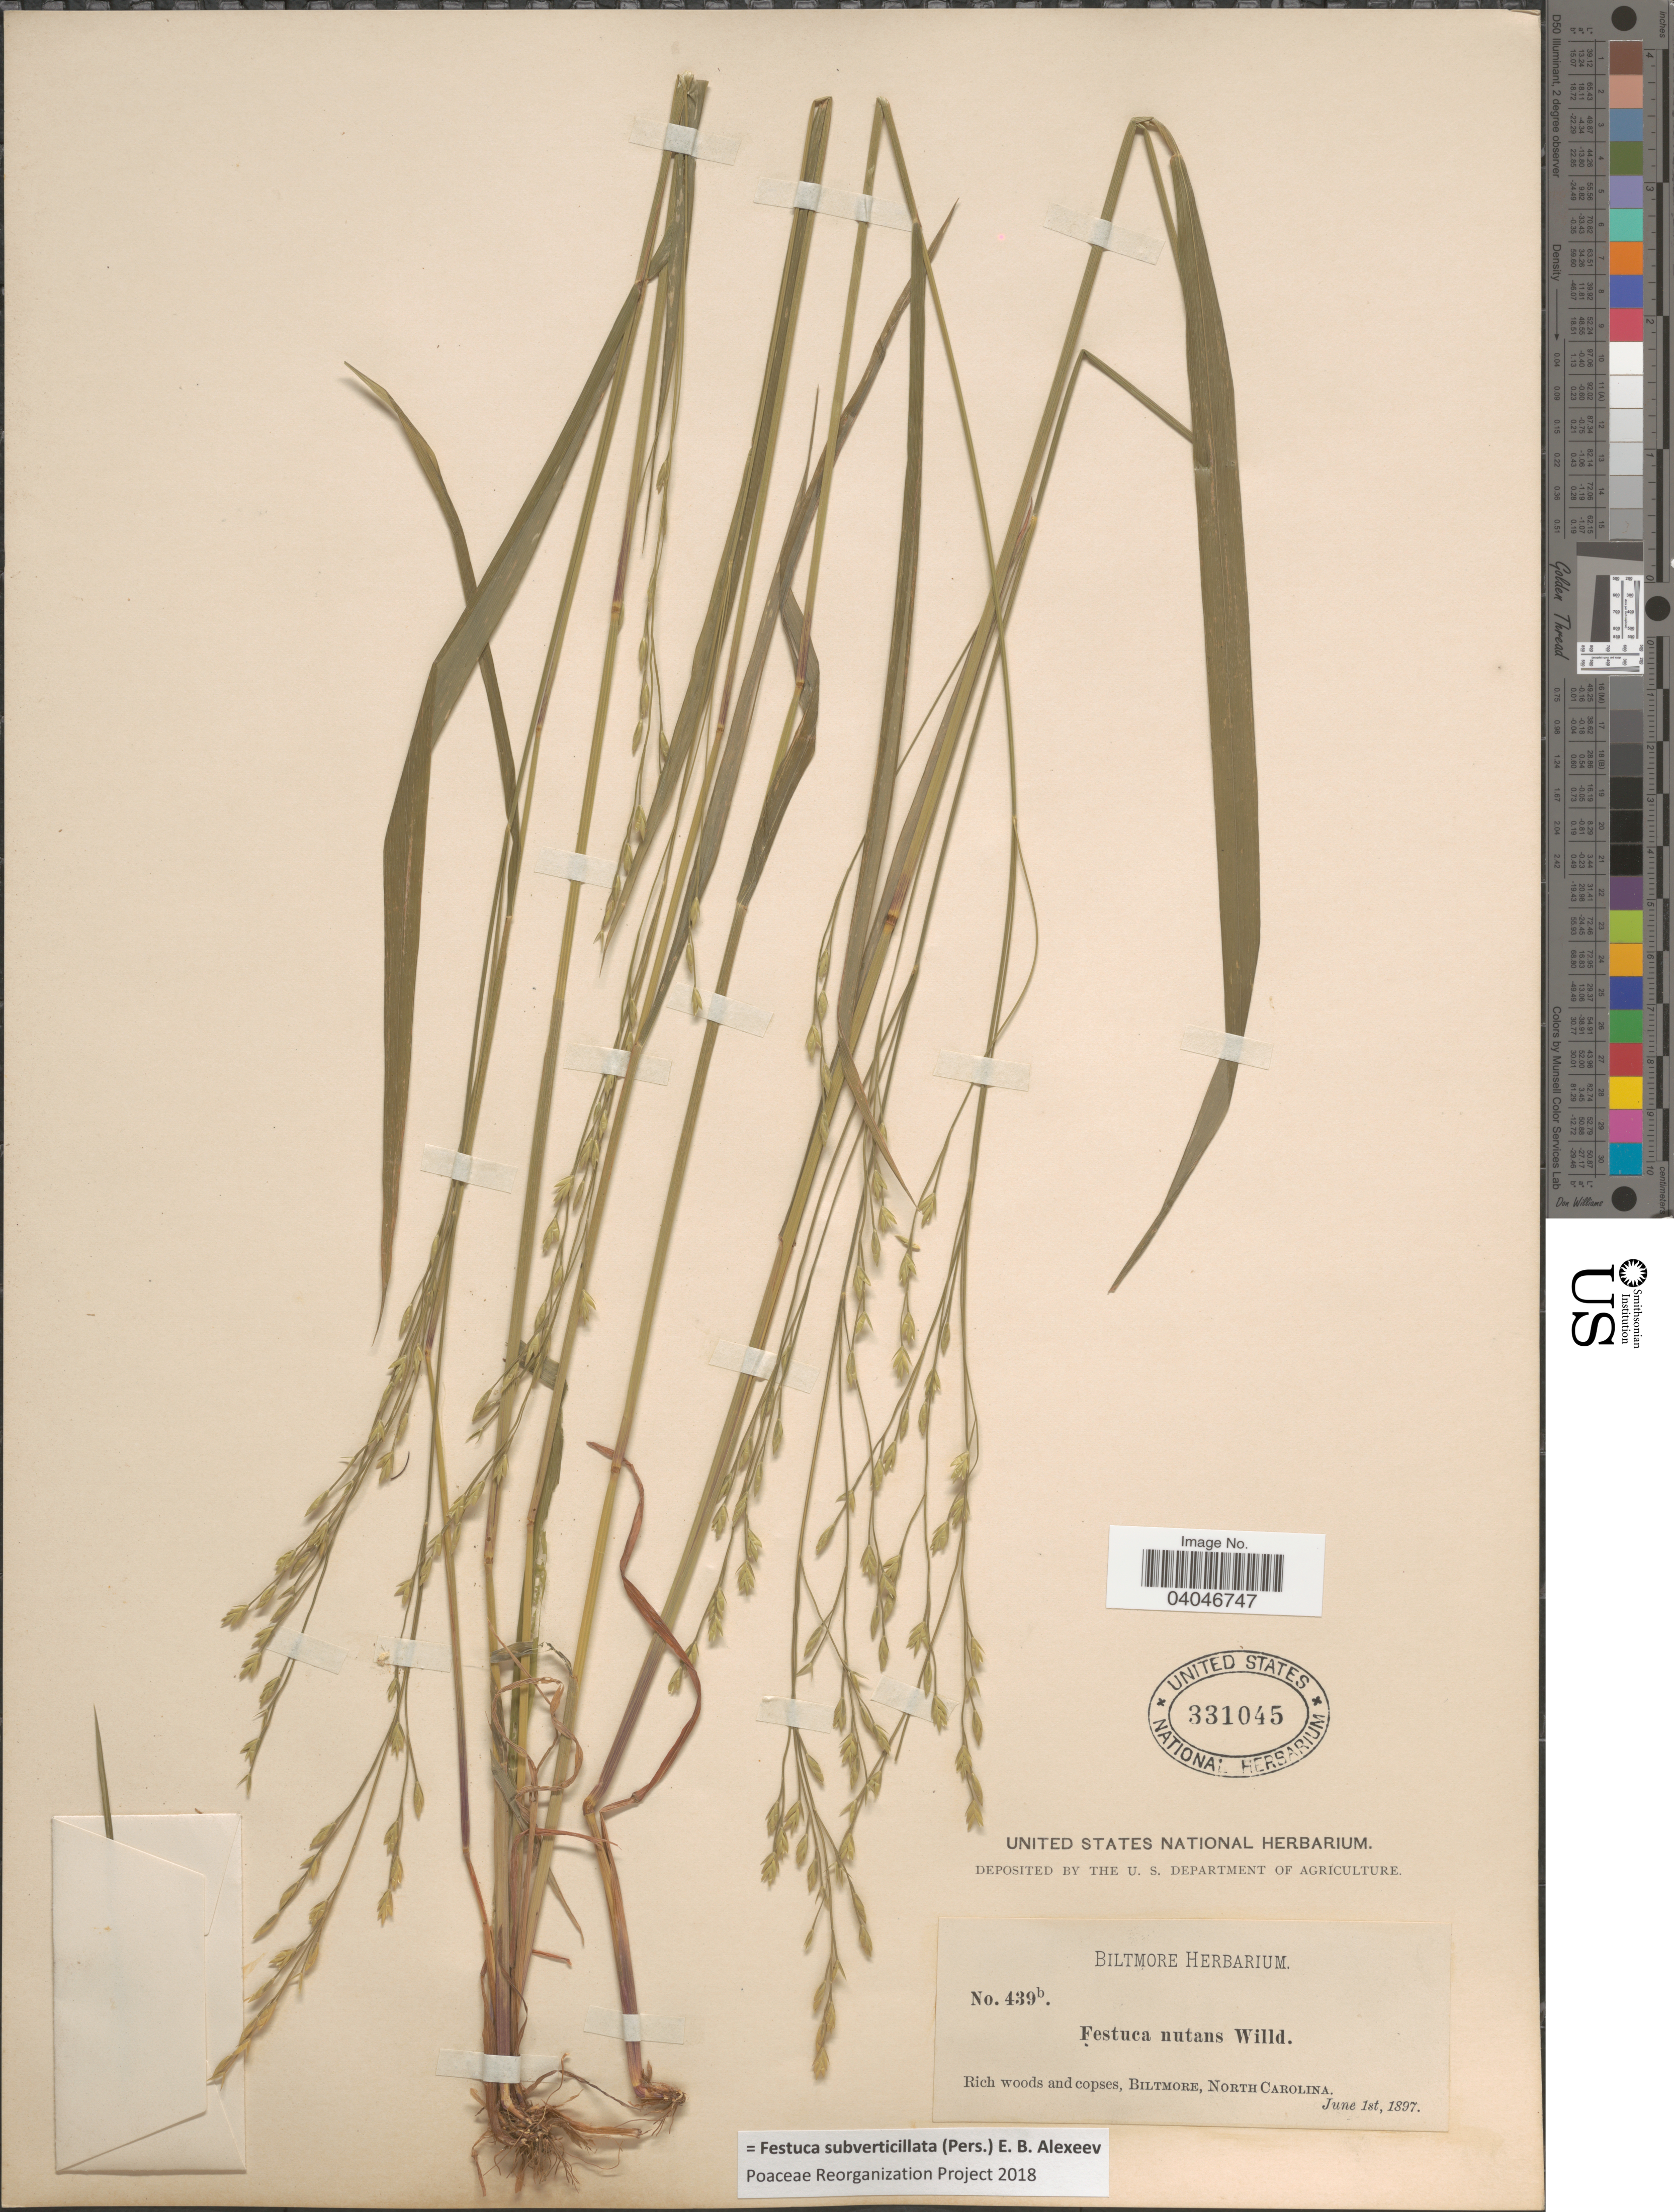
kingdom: Plantae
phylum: Tracheophyta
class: Liliopsida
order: Poales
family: Poaceae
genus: Festuca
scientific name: Festuca subverticillata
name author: (Pers.) E.B. Alexeev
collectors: ex herb. Biltmore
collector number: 439b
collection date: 1897-06-01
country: United States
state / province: North Carolina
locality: Rich woods and copses, Biltmore.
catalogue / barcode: US 331045